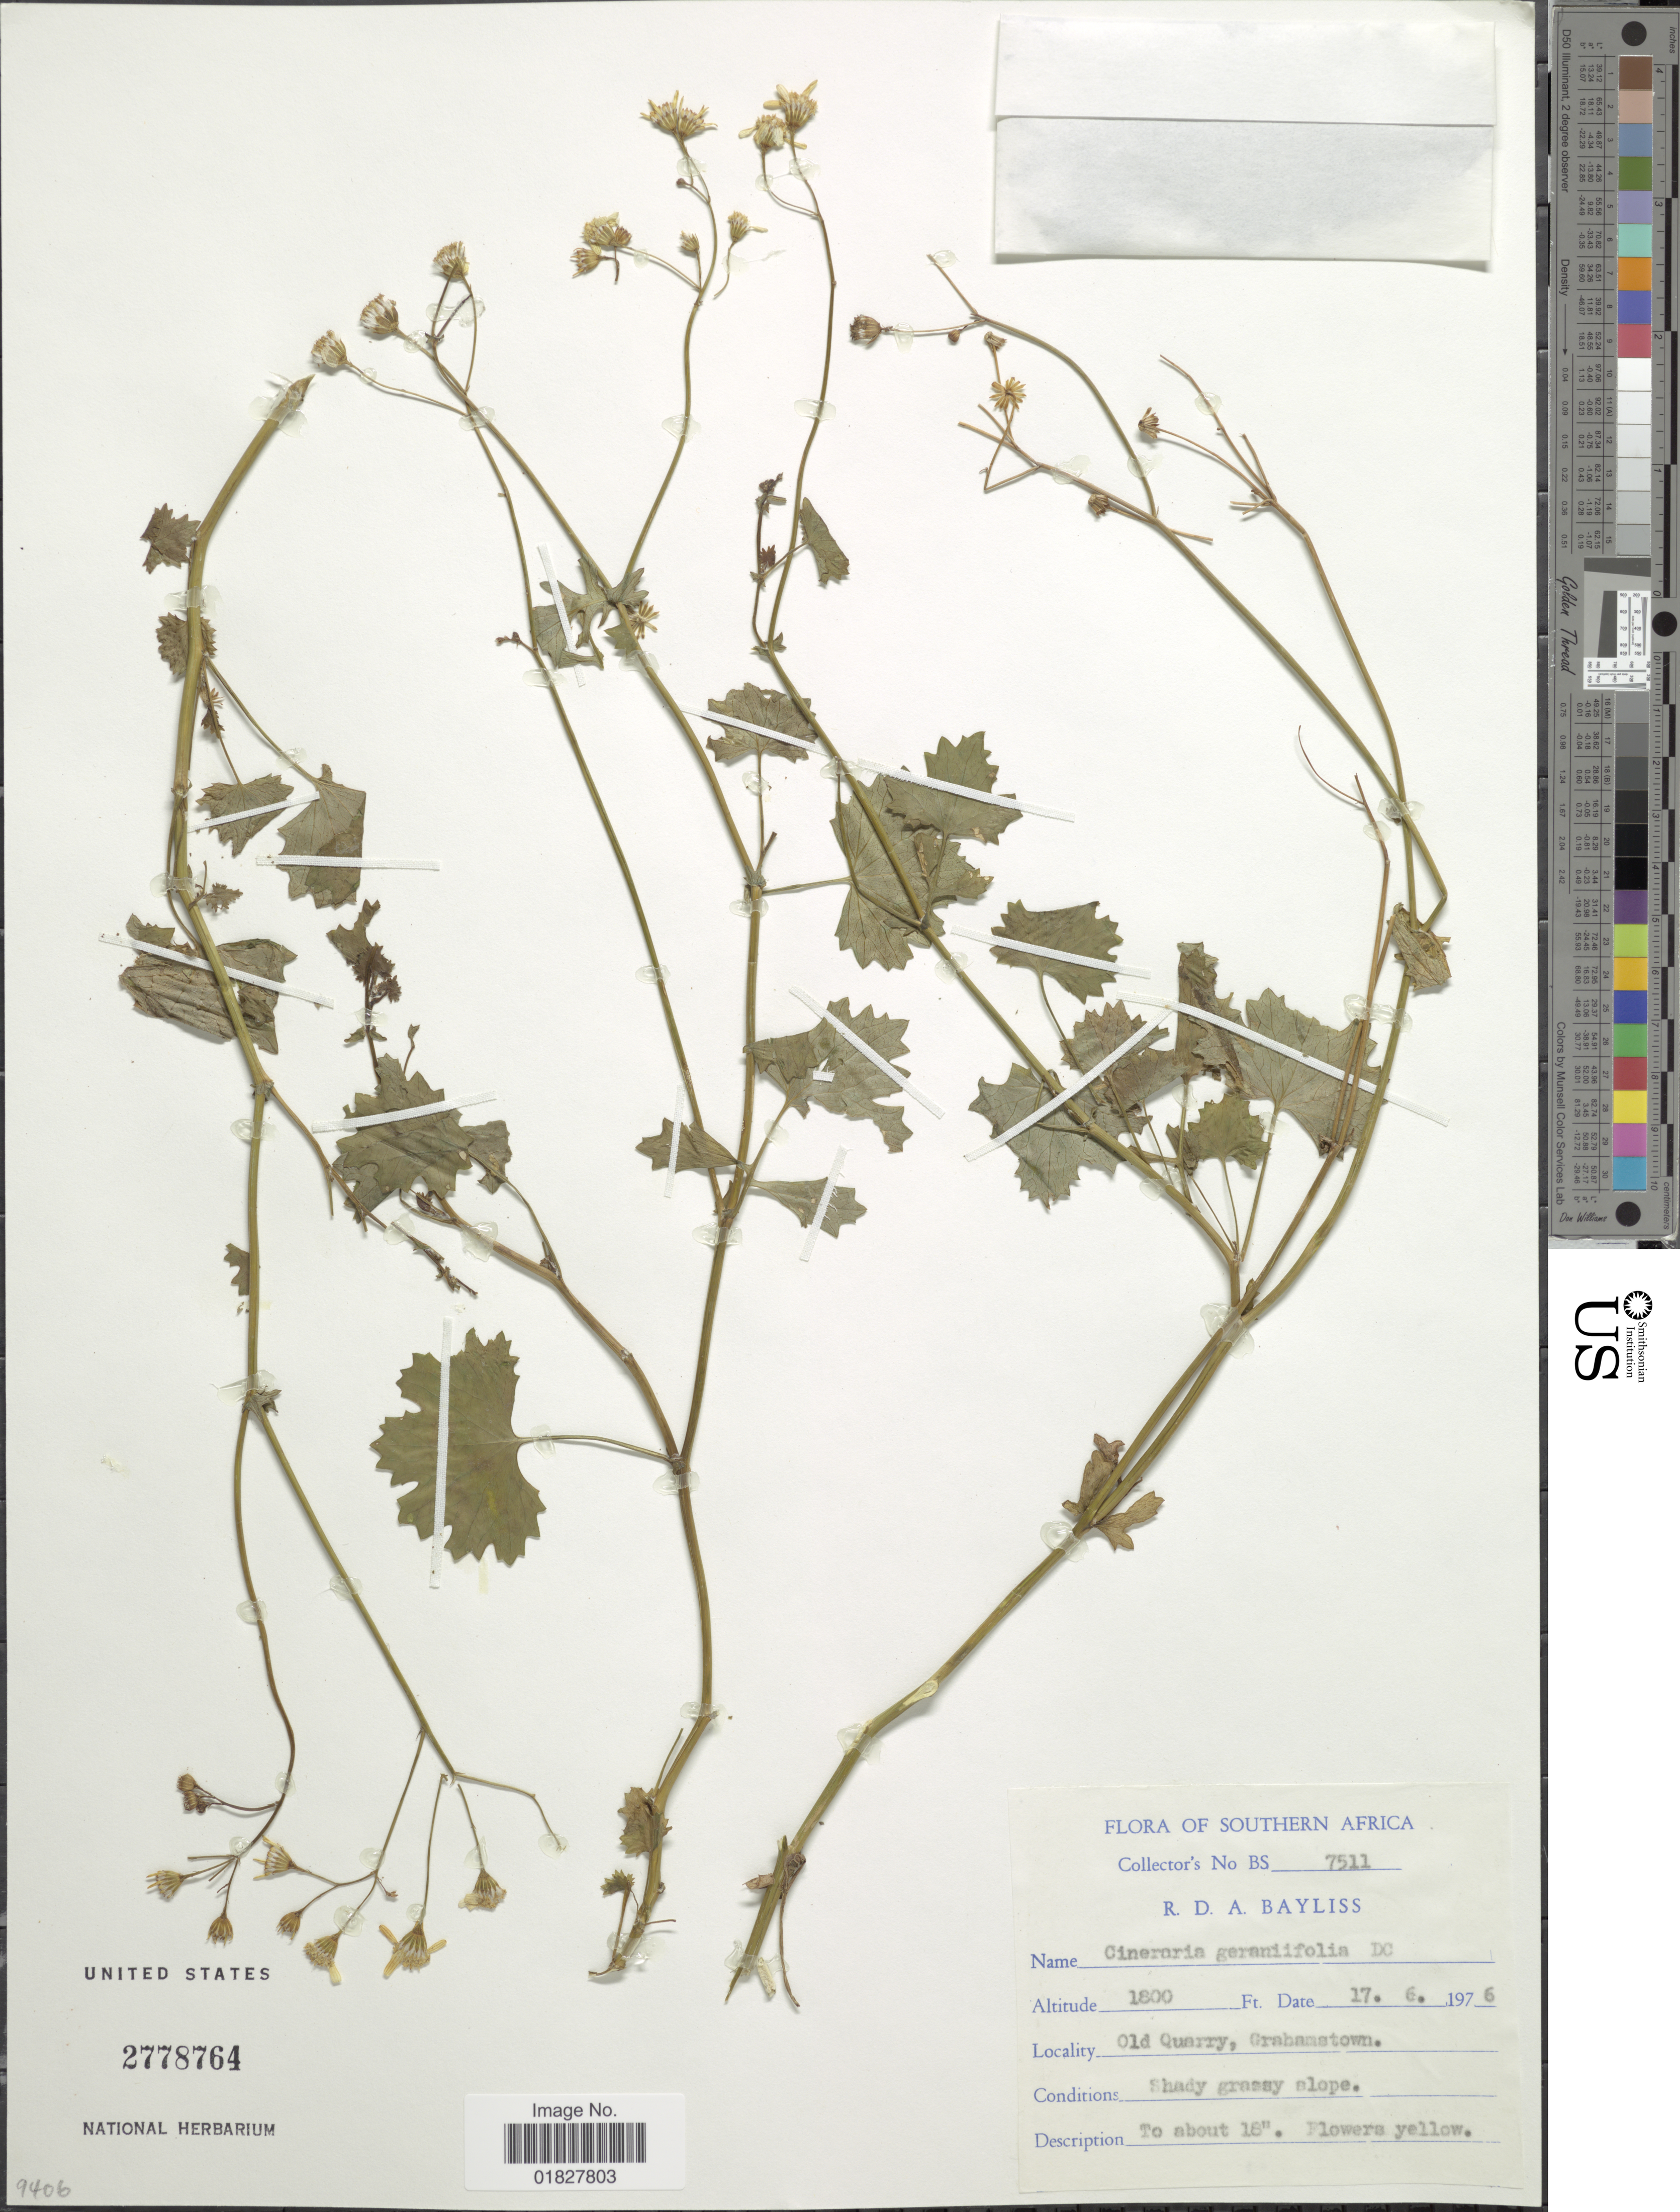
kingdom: Plantae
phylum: Tracheophyta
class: Magnoliopsida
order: Asterales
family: Asteraceae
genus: Cineraria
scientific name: Cineraria geraniifolia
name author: DC.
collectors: R. Bayliss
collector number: BS7511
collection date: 1976-06-17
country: South Africa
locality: Southern Africa, Old Quarry, Grahamstown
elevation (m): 549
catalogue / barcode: US 2778764